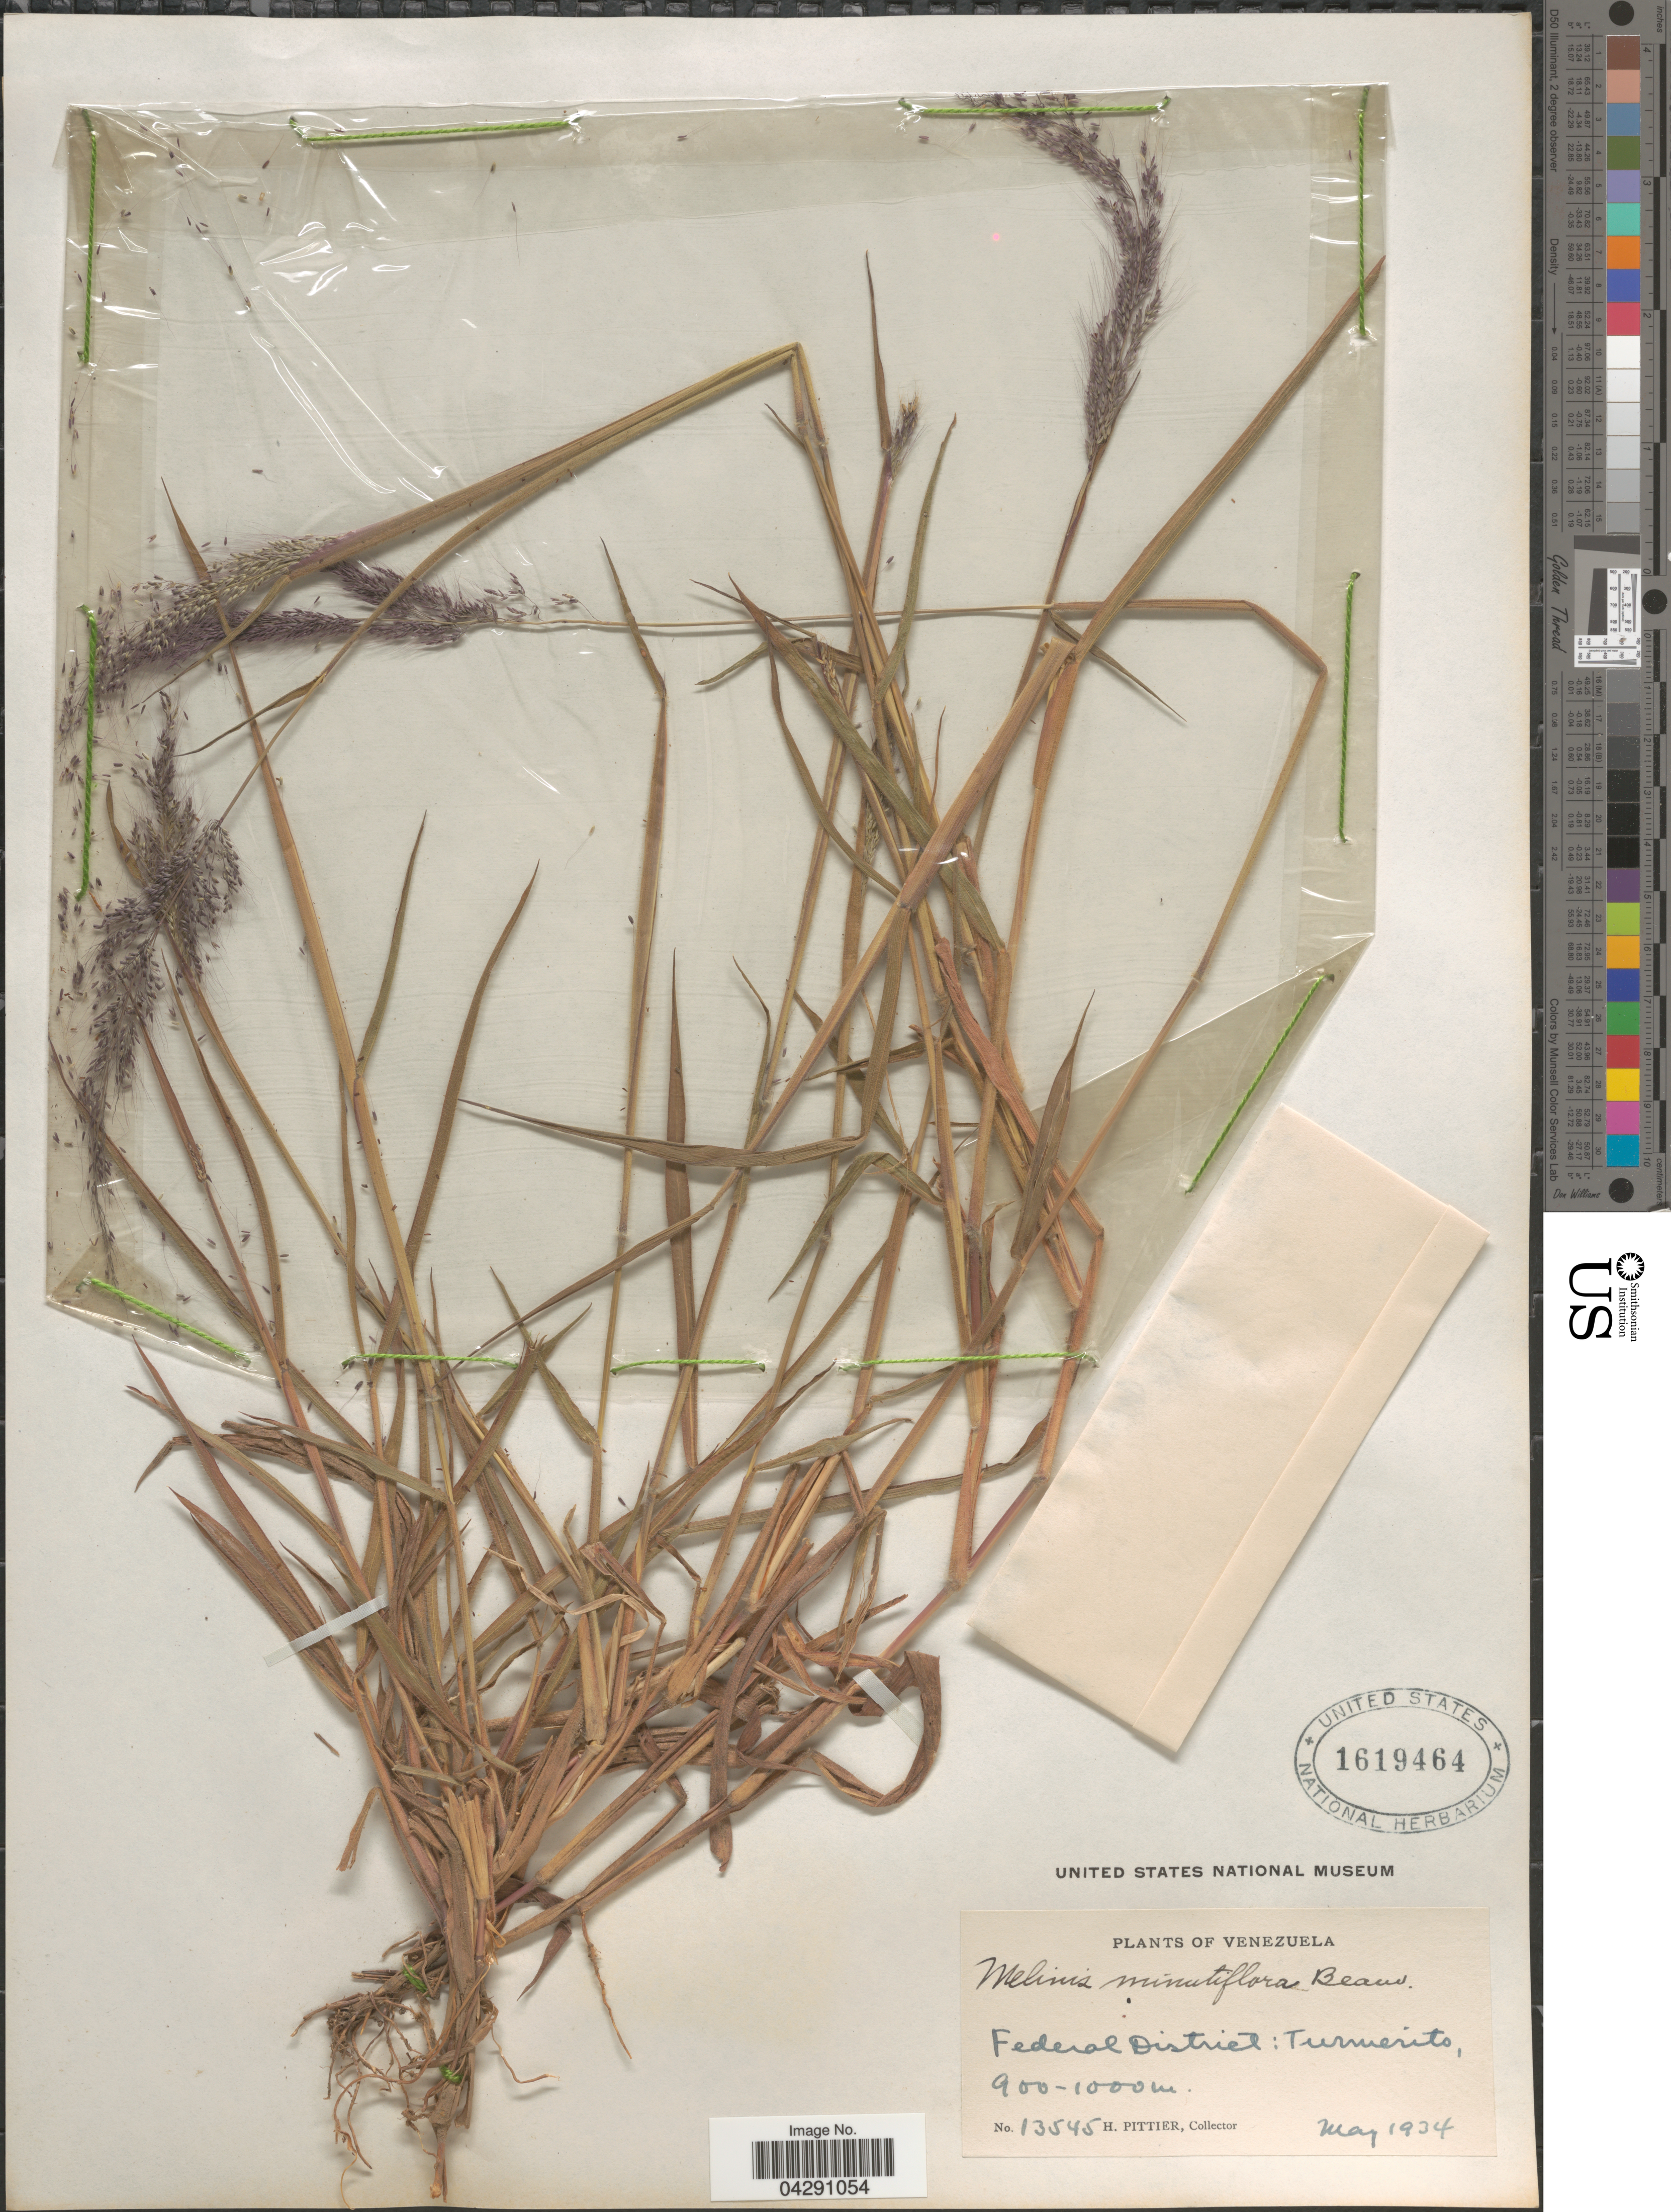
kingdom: Plantae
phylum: Tracheophyta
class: Liliopsida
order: Poales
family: Poaceae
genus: Melinis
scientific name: Melinis minutiflora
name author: P. Beauv.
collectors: H. F. Pittier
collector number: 13545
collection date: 1934-05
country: Venezuela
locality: Federal District: Turmerito.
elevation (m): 900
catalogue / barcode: US 1619464